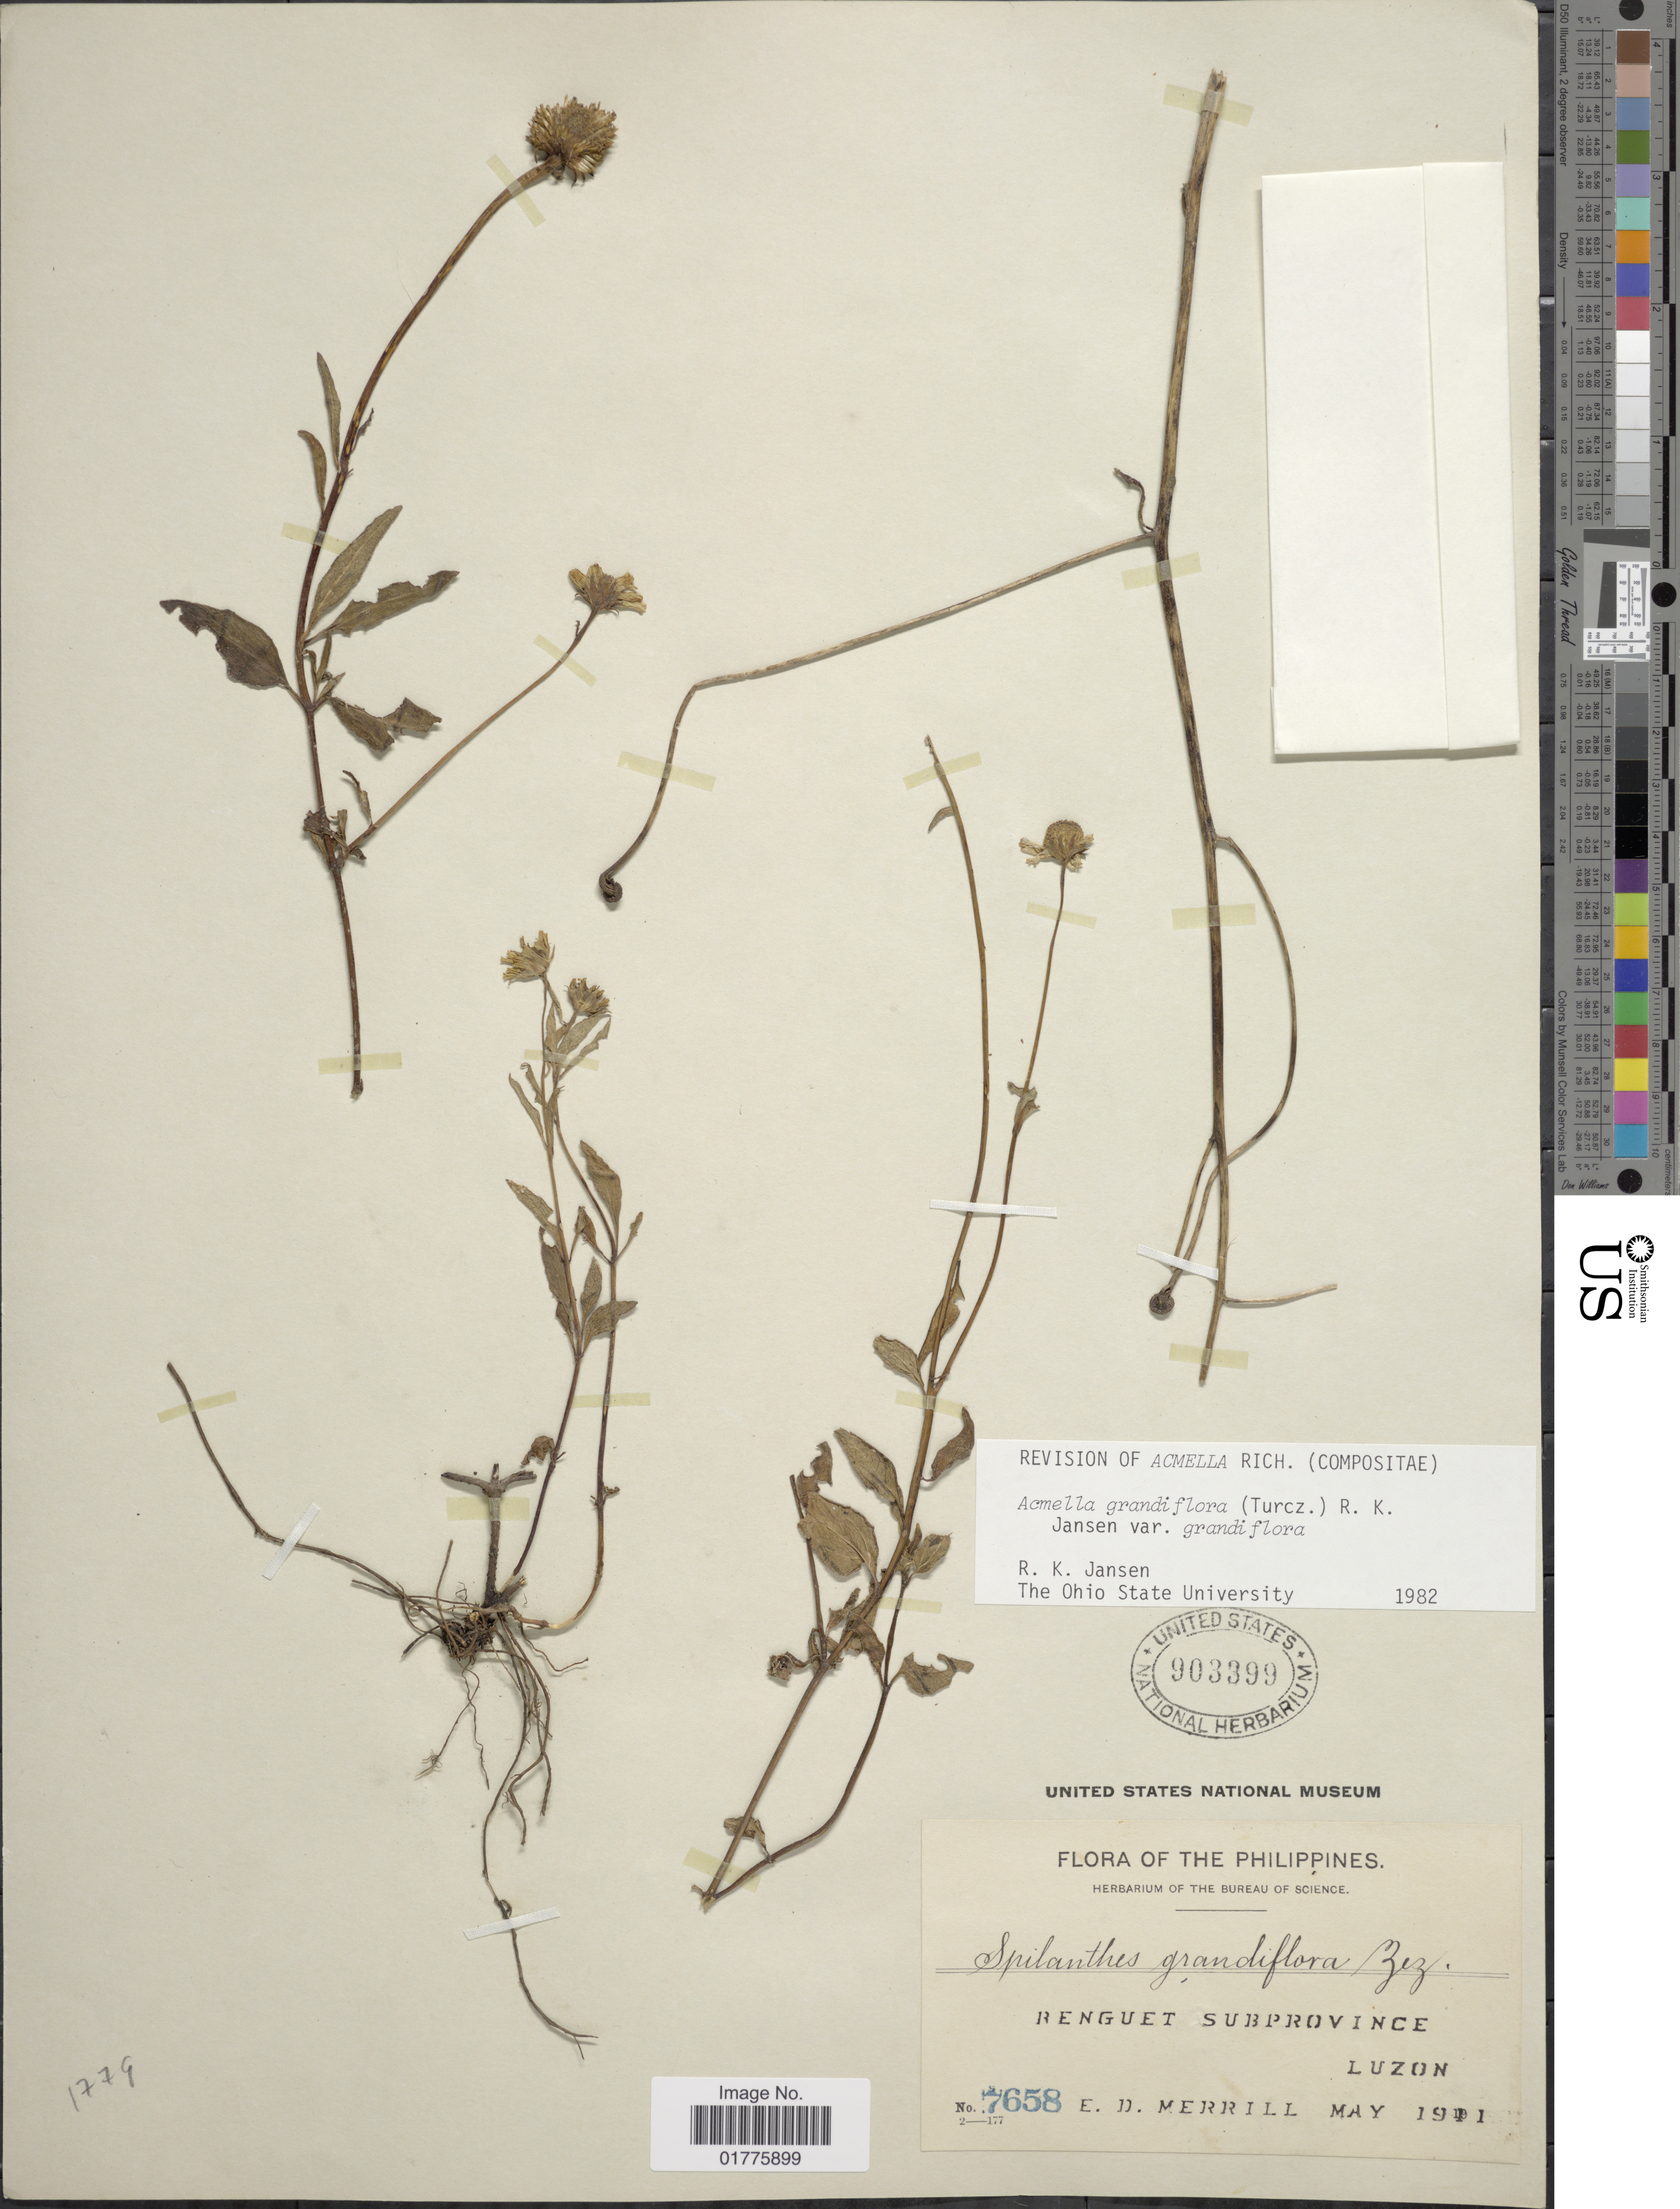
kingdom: Plantae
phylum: Tracheophyta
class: Magnoliopsida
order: Asterales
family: Asteraceae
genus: Acmella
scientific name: Acmella grandiflora var. grandiflora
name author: (Turcz.) R.K. Jansen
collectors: E. D. Merrill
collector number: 7658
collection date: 1911-05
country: Philippines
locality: Benguet Subprovince, Luzon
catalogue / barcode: US 903399